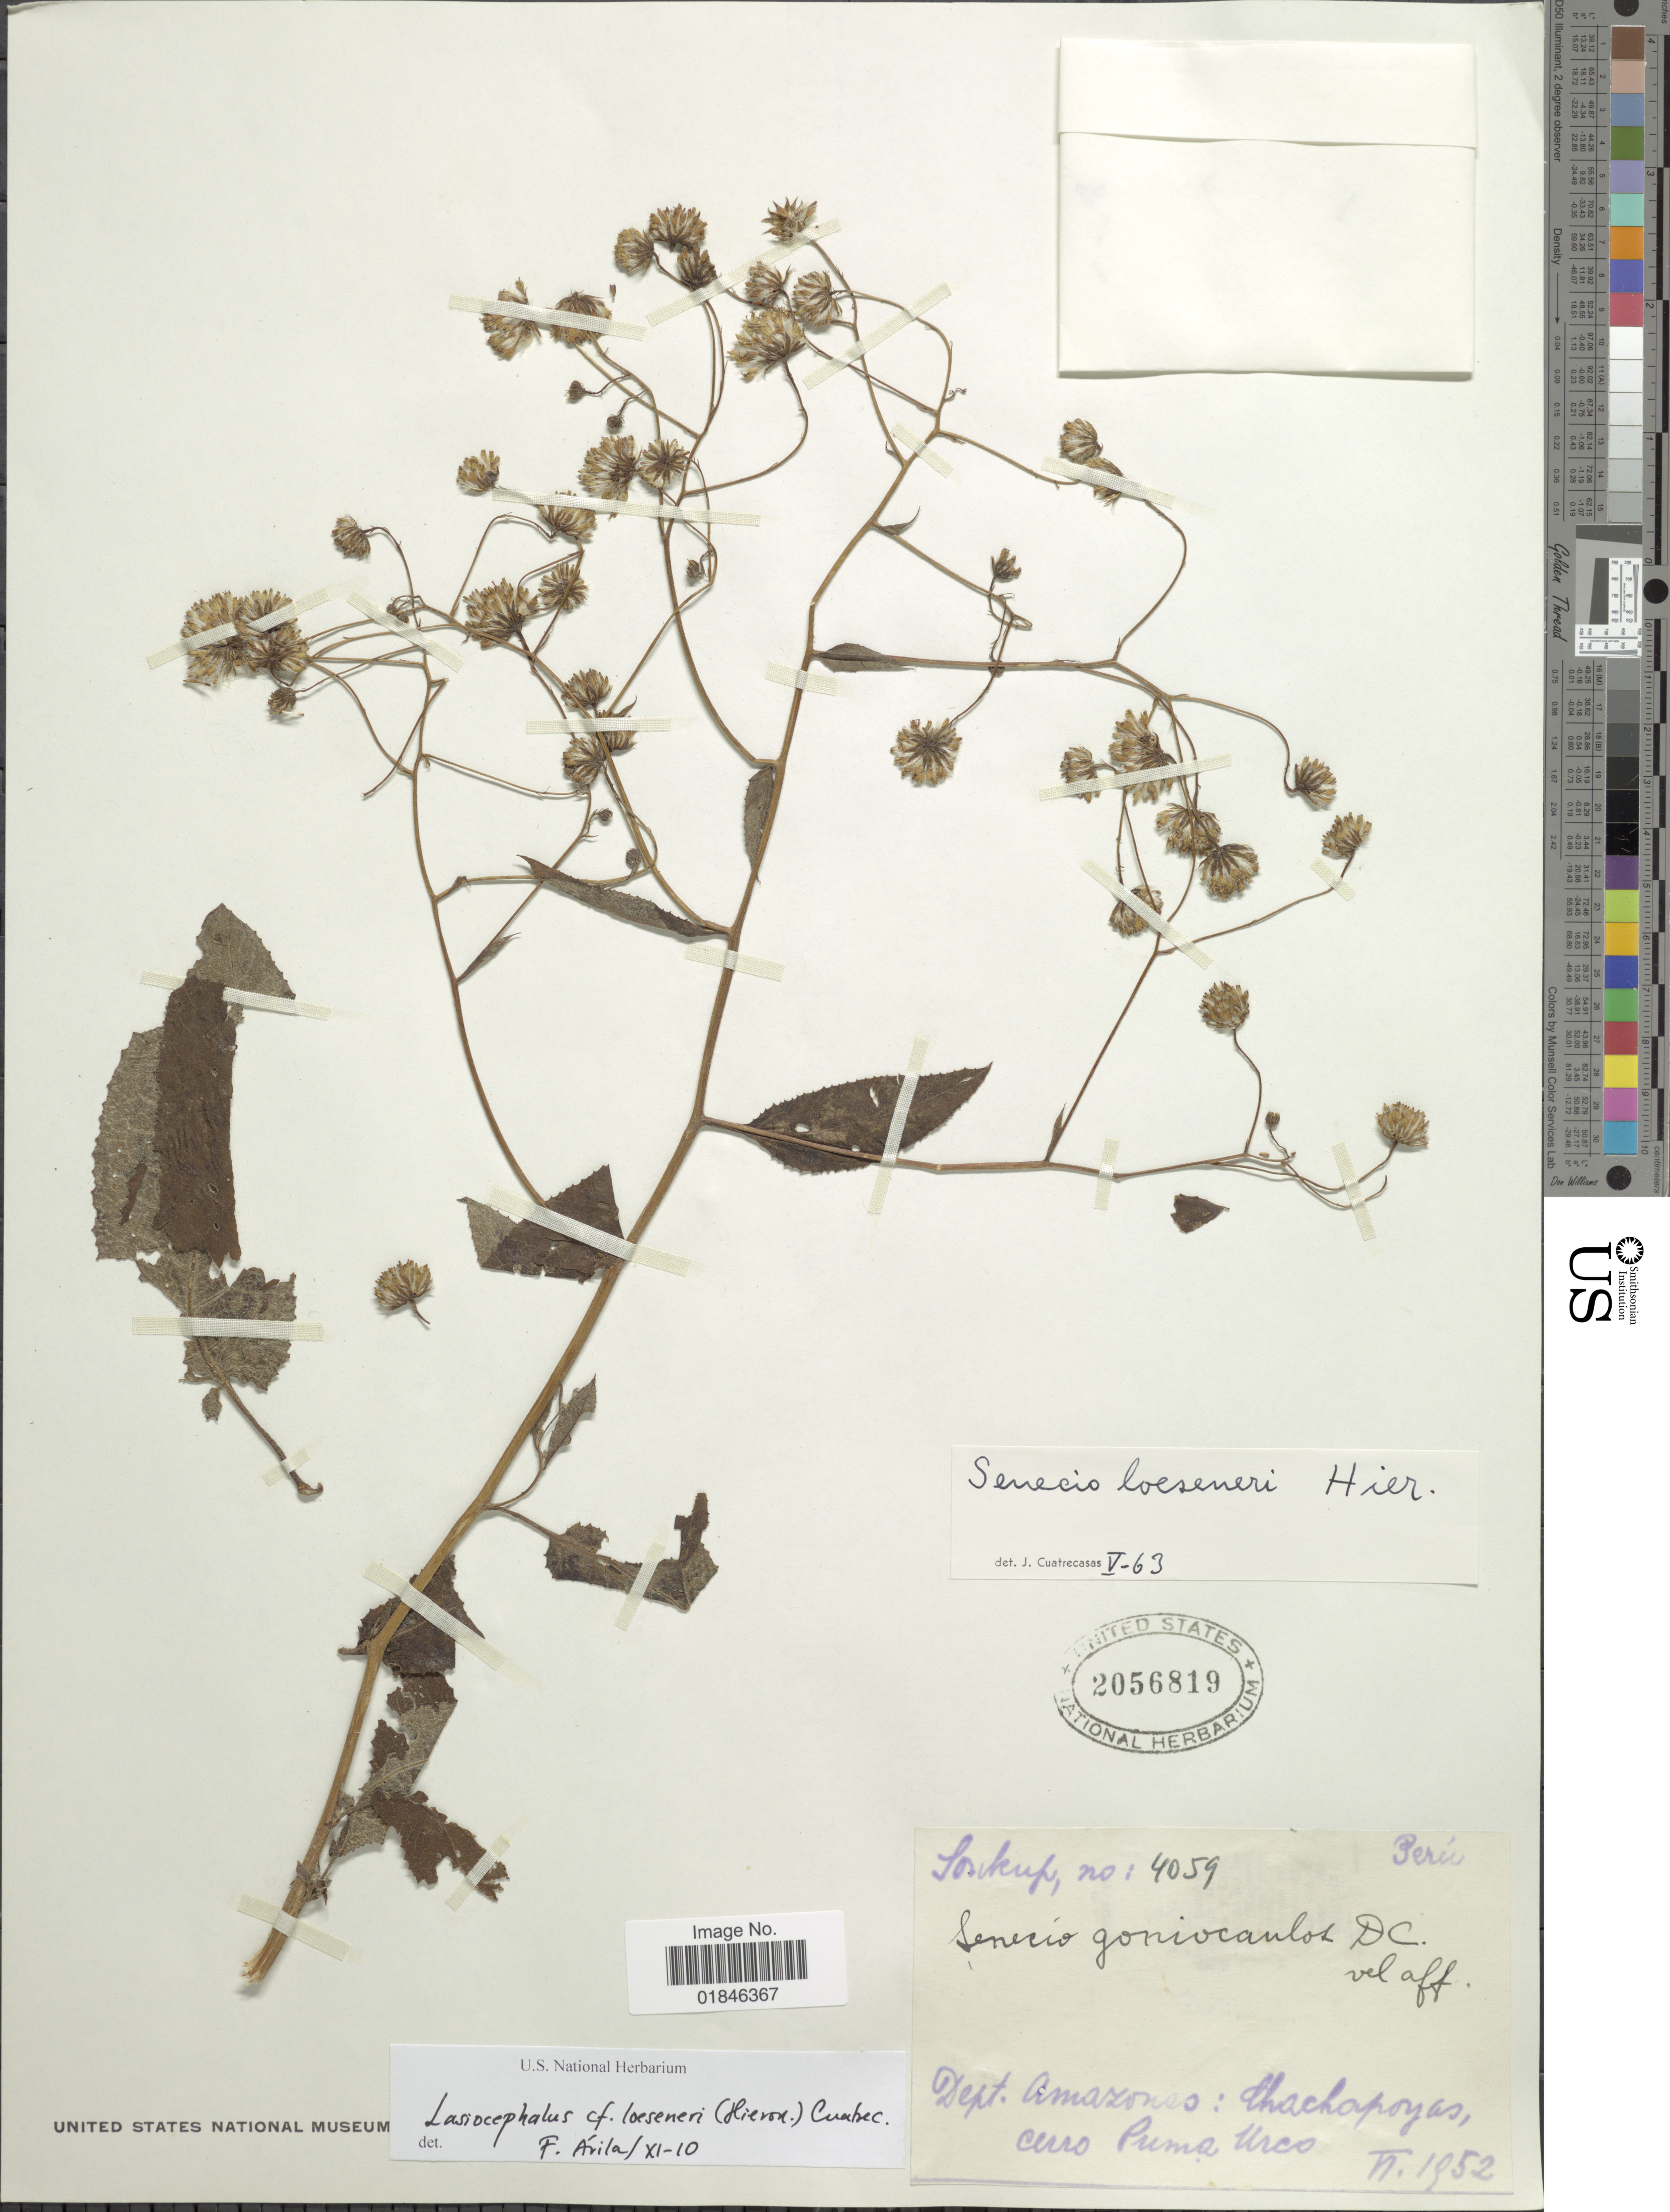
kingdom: Plantae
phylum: Tracheophyta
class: Magnoliopsida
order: Asterales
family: Asteraceae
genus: Senecio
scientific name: Senecio betonicifolius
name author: DC.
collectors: J. Soukup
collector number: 4059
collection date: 1952-06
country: Peru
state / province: Amazonas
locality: Chachapoyas, Cerro Puma Urco, Dept. Amazonas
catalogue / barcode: US 2056819